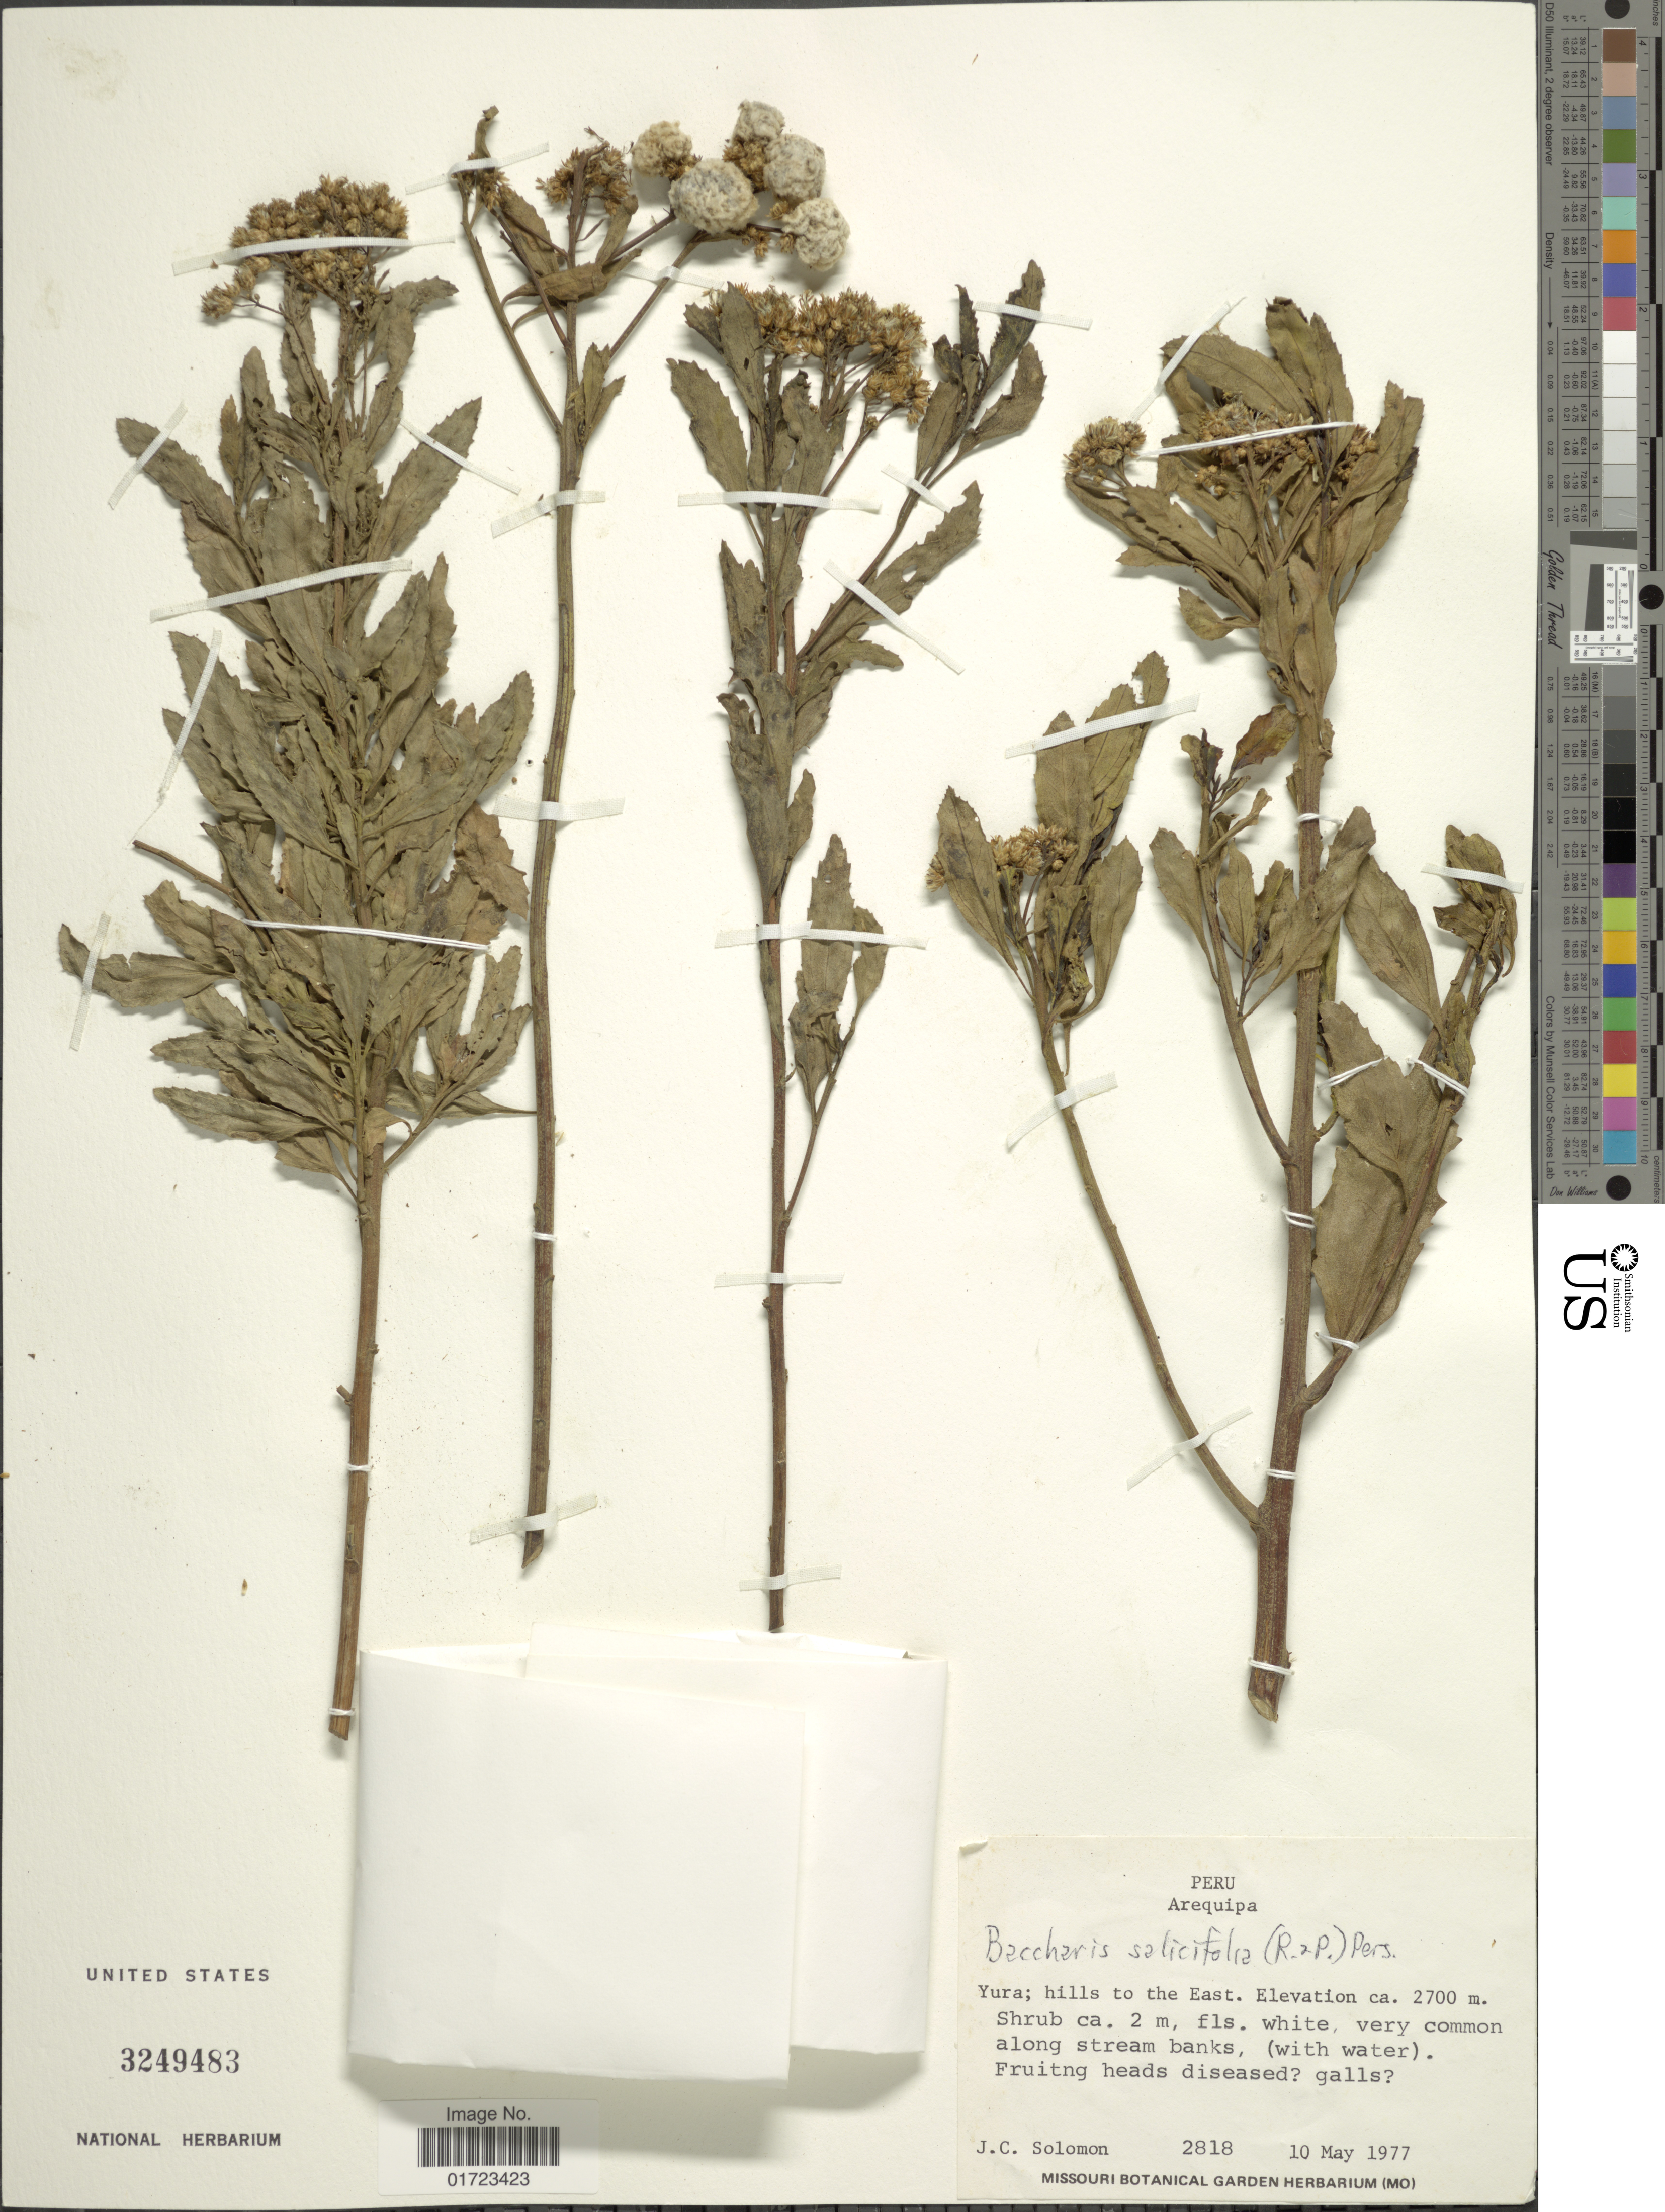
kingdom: Plantae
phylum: Tracheophyta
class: Magnoliopsida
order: Asterales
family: Asteraceae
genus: Baccharis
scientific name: Baccharis salicifolia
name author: (Ruiz & Pav.) Pers.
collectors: J. C. Solomon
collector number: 2818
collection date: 1977-05-10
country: Peru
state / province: Arequipa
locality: Peru, Arequipa. Yura, hills to the East.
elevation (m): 2700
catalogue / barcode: US 3249483